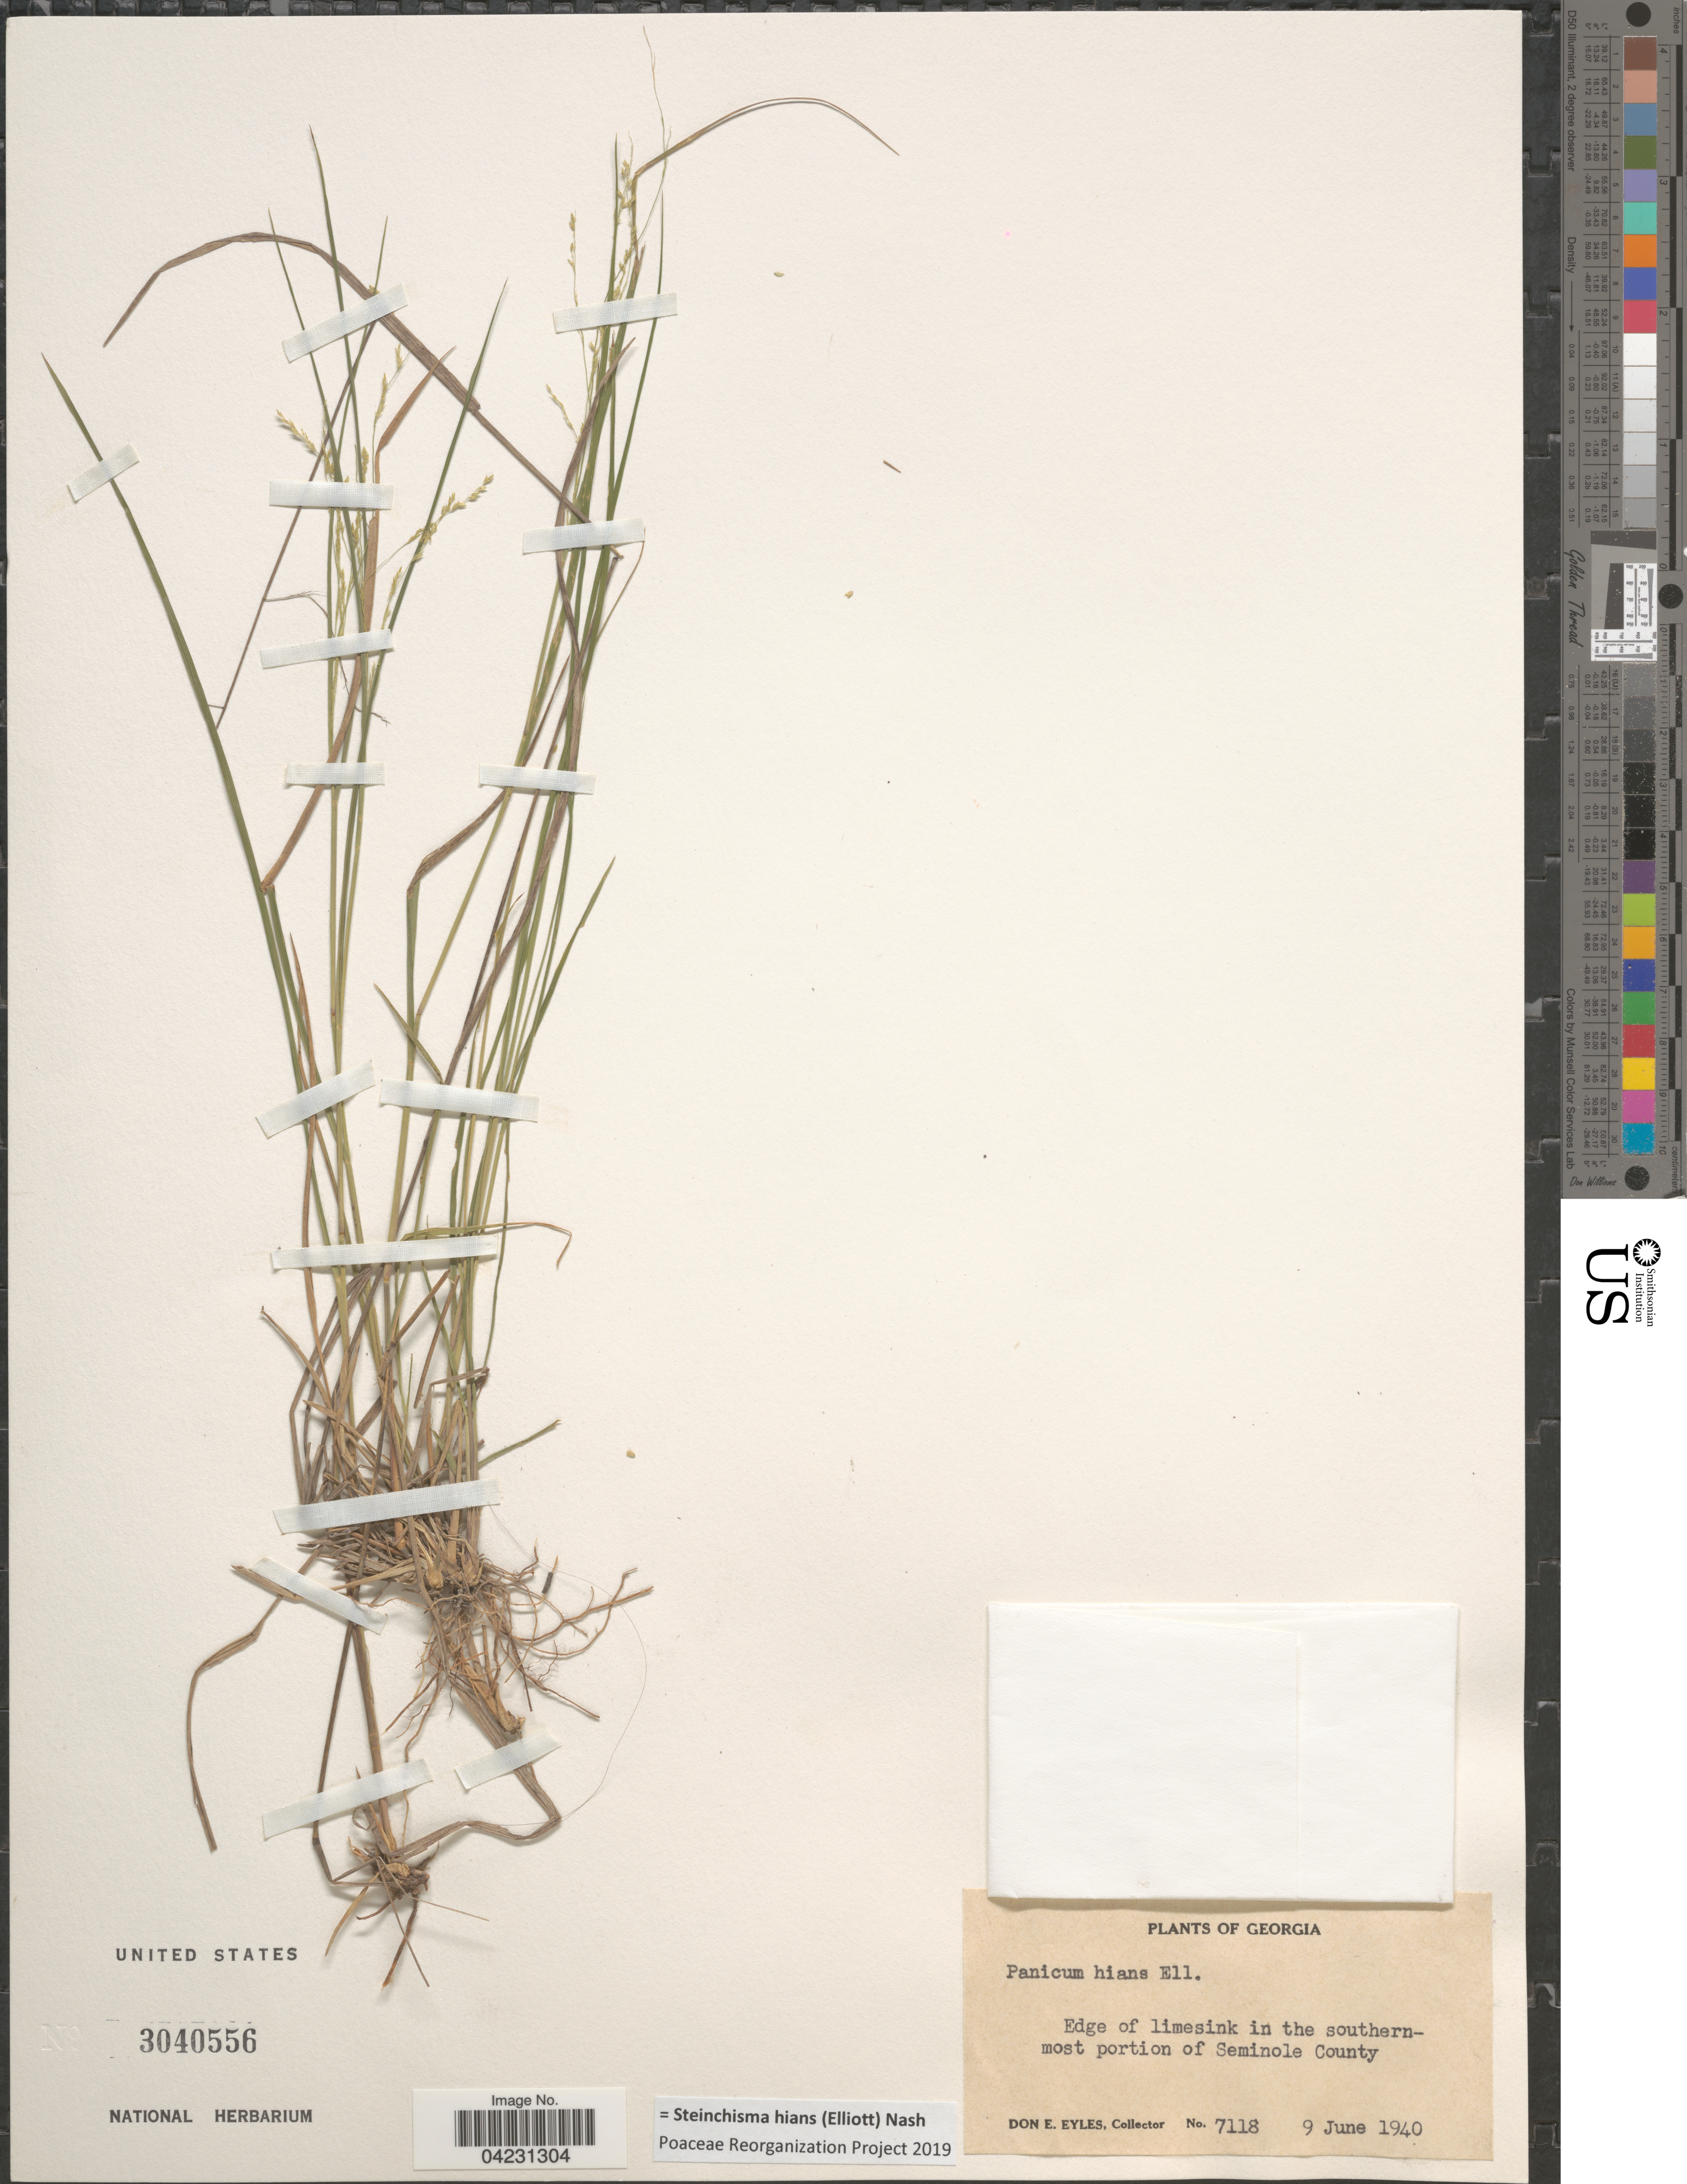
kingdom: Plantae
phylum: Tracheophyta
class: Liliopsida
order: Poales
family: Poaceae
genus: Steinchisma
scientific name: Steinchisma hians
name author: (Elliott) Nash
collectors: D. Eyles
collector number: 7118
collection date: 1940-06-09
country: United States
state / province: Georgia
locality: Edge of limesink in the southernmost portion of Seminole County.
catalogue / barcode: US 3040556